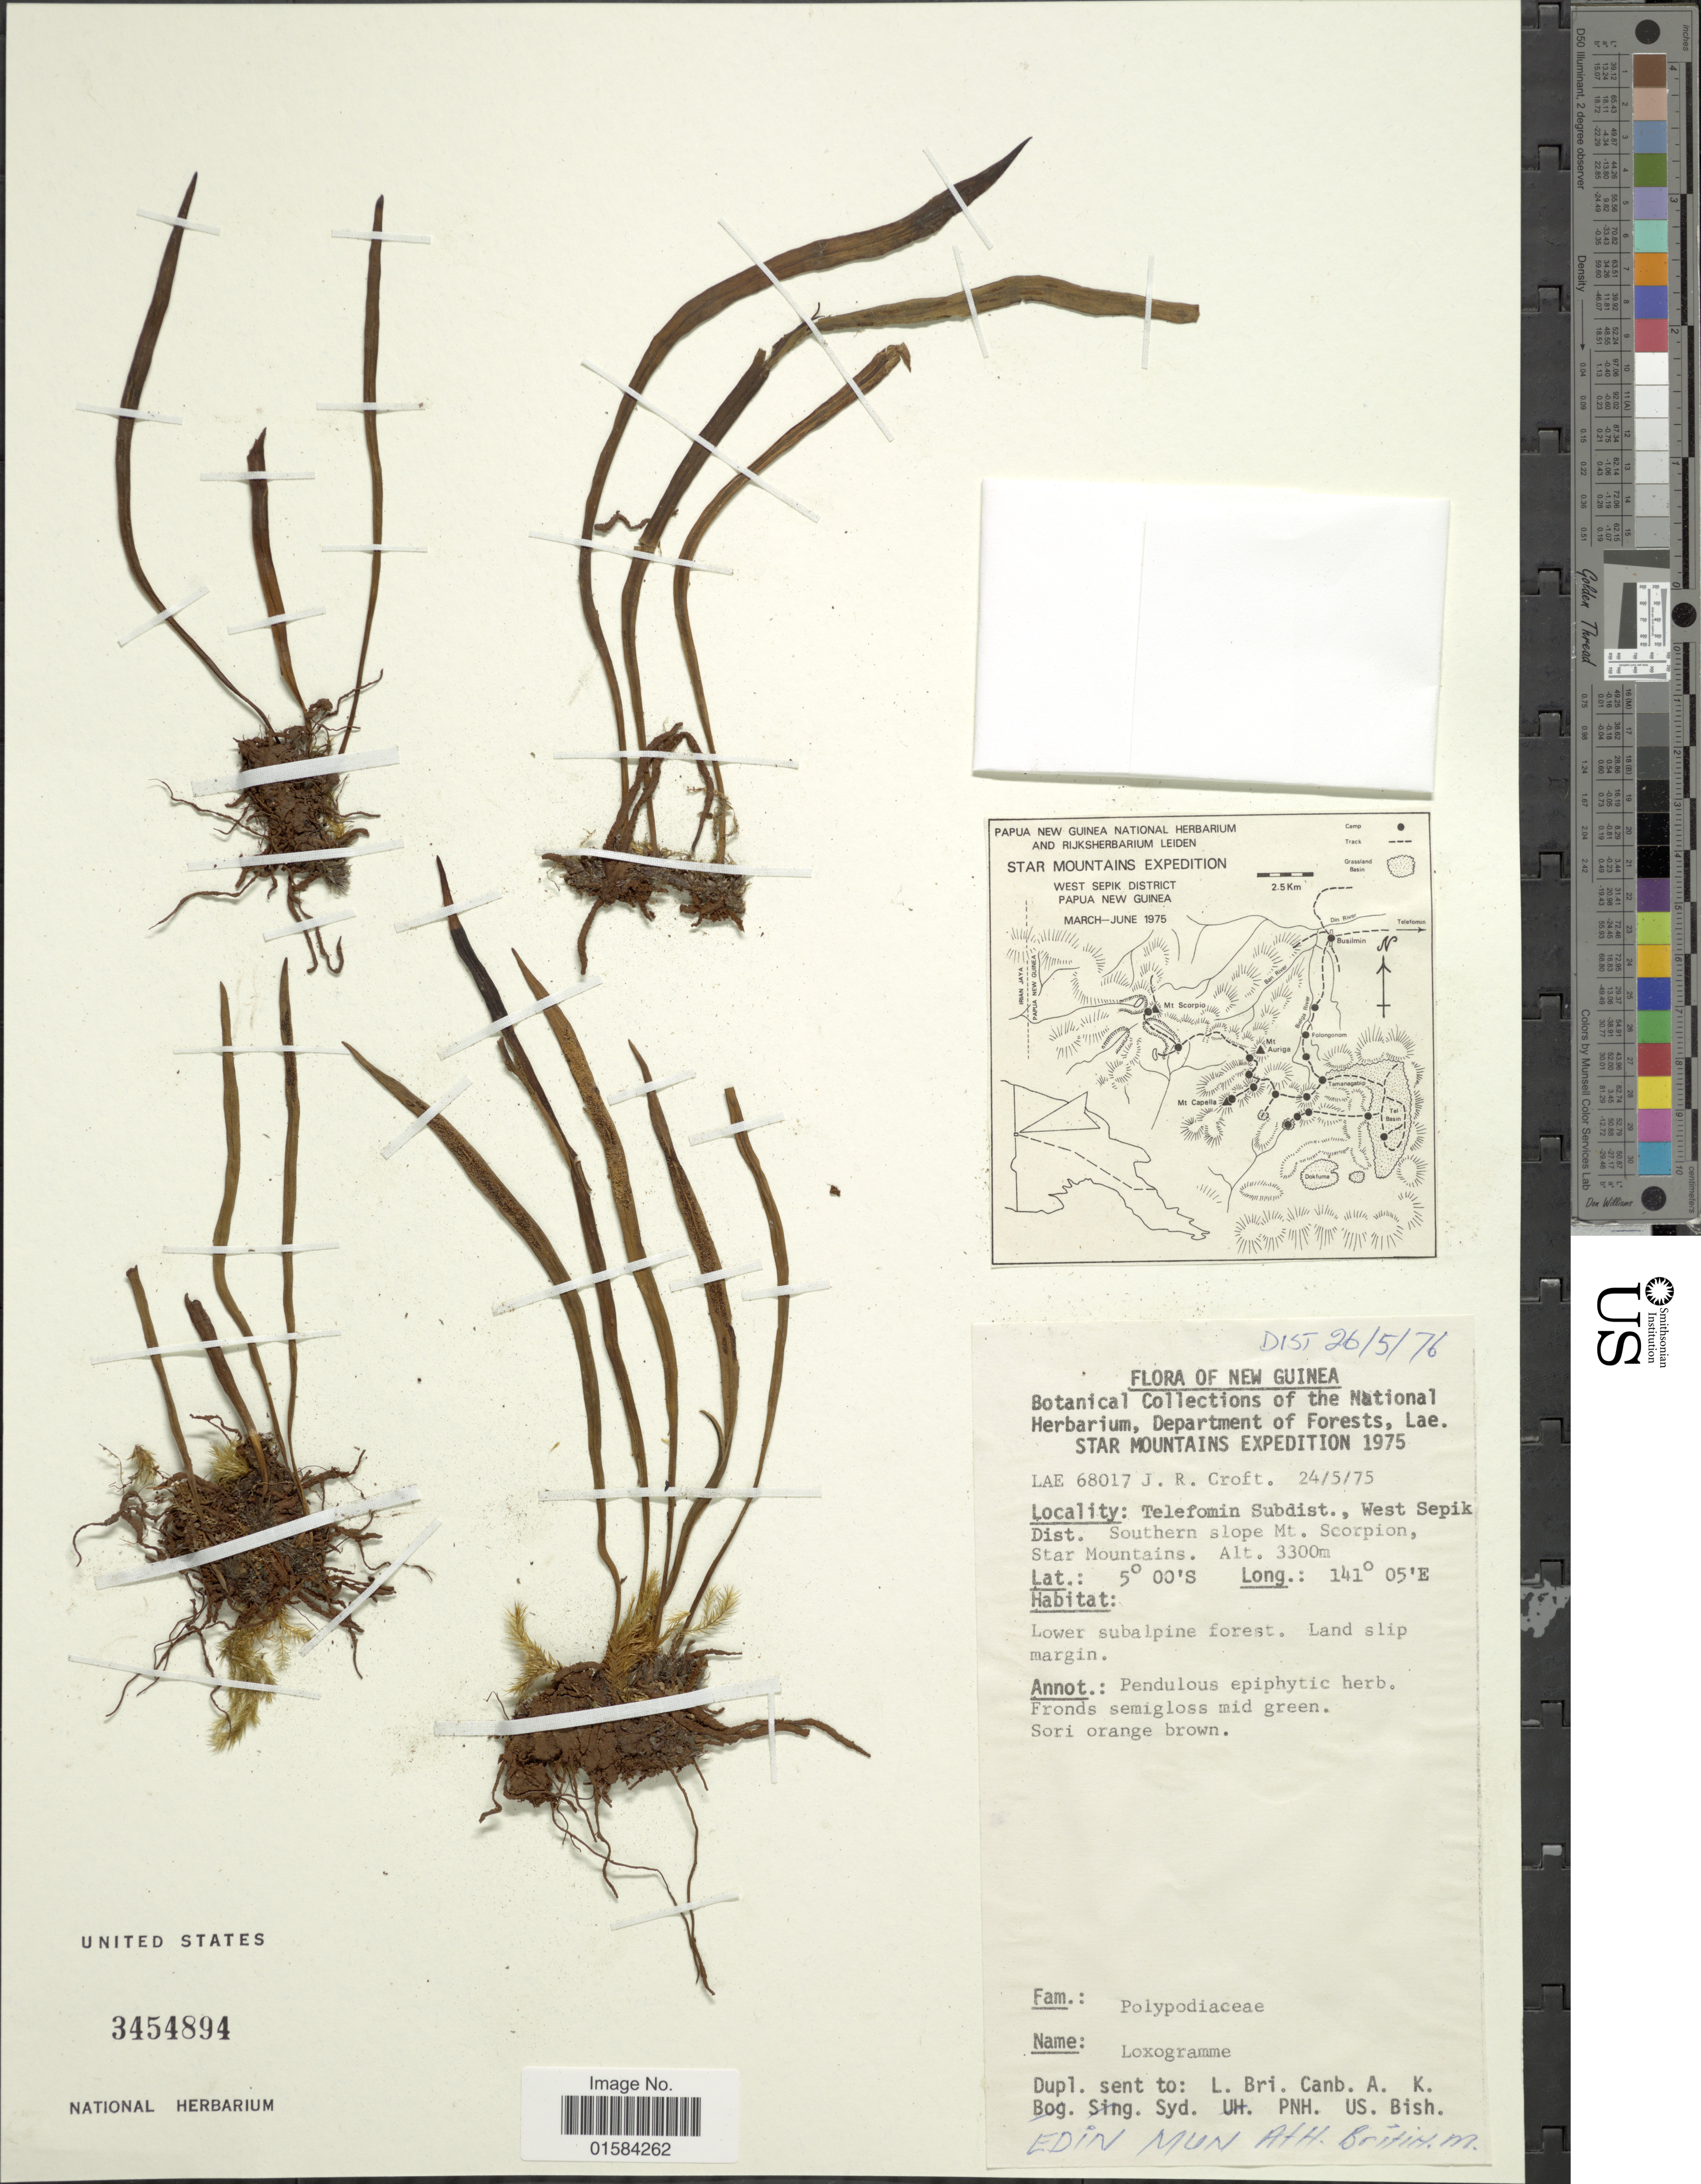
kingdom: Plantae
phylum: Tracheophyta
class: Polypodiopsida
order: Polypodiales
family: Polypodiaceae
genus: Loxogramme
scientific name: Loxogramme sp.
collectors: J. R. Croft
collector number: LAE68017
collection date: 1975-05-24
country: Papua New Guinea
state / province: Sandaun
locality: Star Mountains, Telefomin Subdist., West Sepik Dist., southern slope Mt. Scorpion, New Guinea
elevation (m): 3300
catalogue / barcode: US 3454894